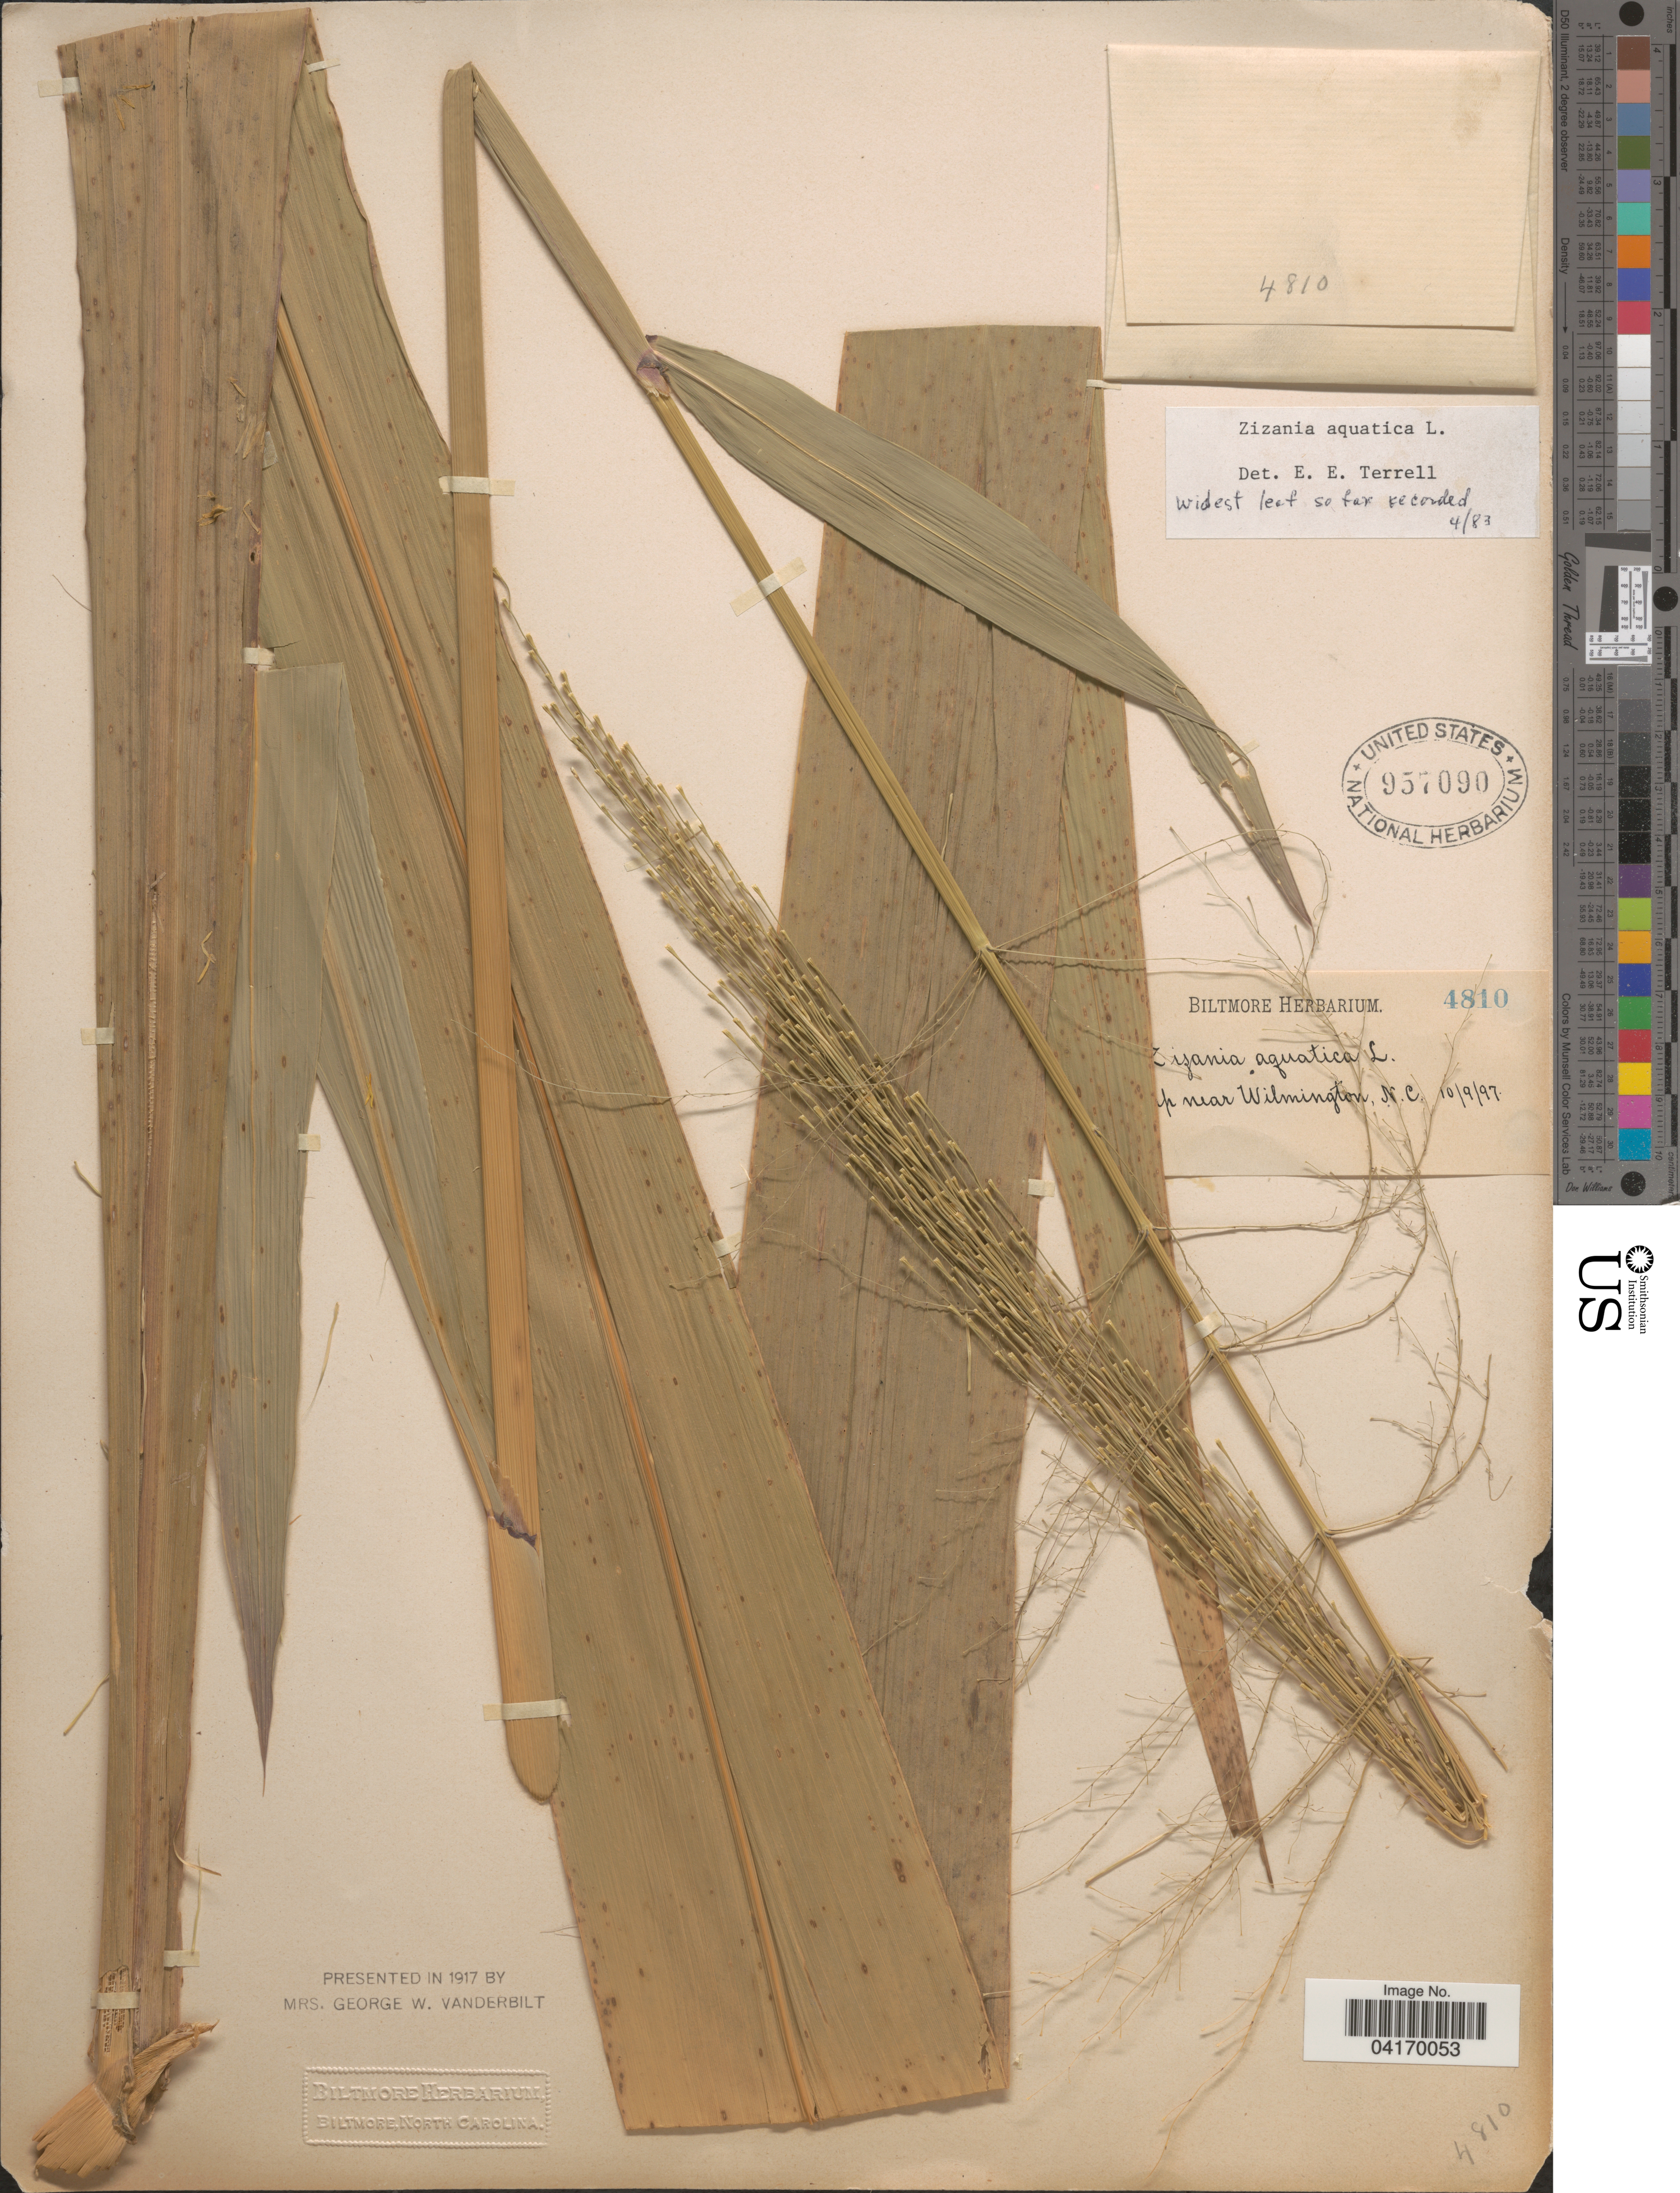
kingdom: Plantae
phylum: Tracheophyta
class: Liliopsida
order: Poales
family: Poaceae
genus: Zizania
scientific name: Zizania aquatica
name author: L.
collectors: ex herb. Biltmore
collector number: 4810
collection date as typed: Transcribed d/m/y: 9/10/97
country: United States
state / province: North Carolina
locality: [illegible text] near Wilmington.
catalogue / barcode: US 957090